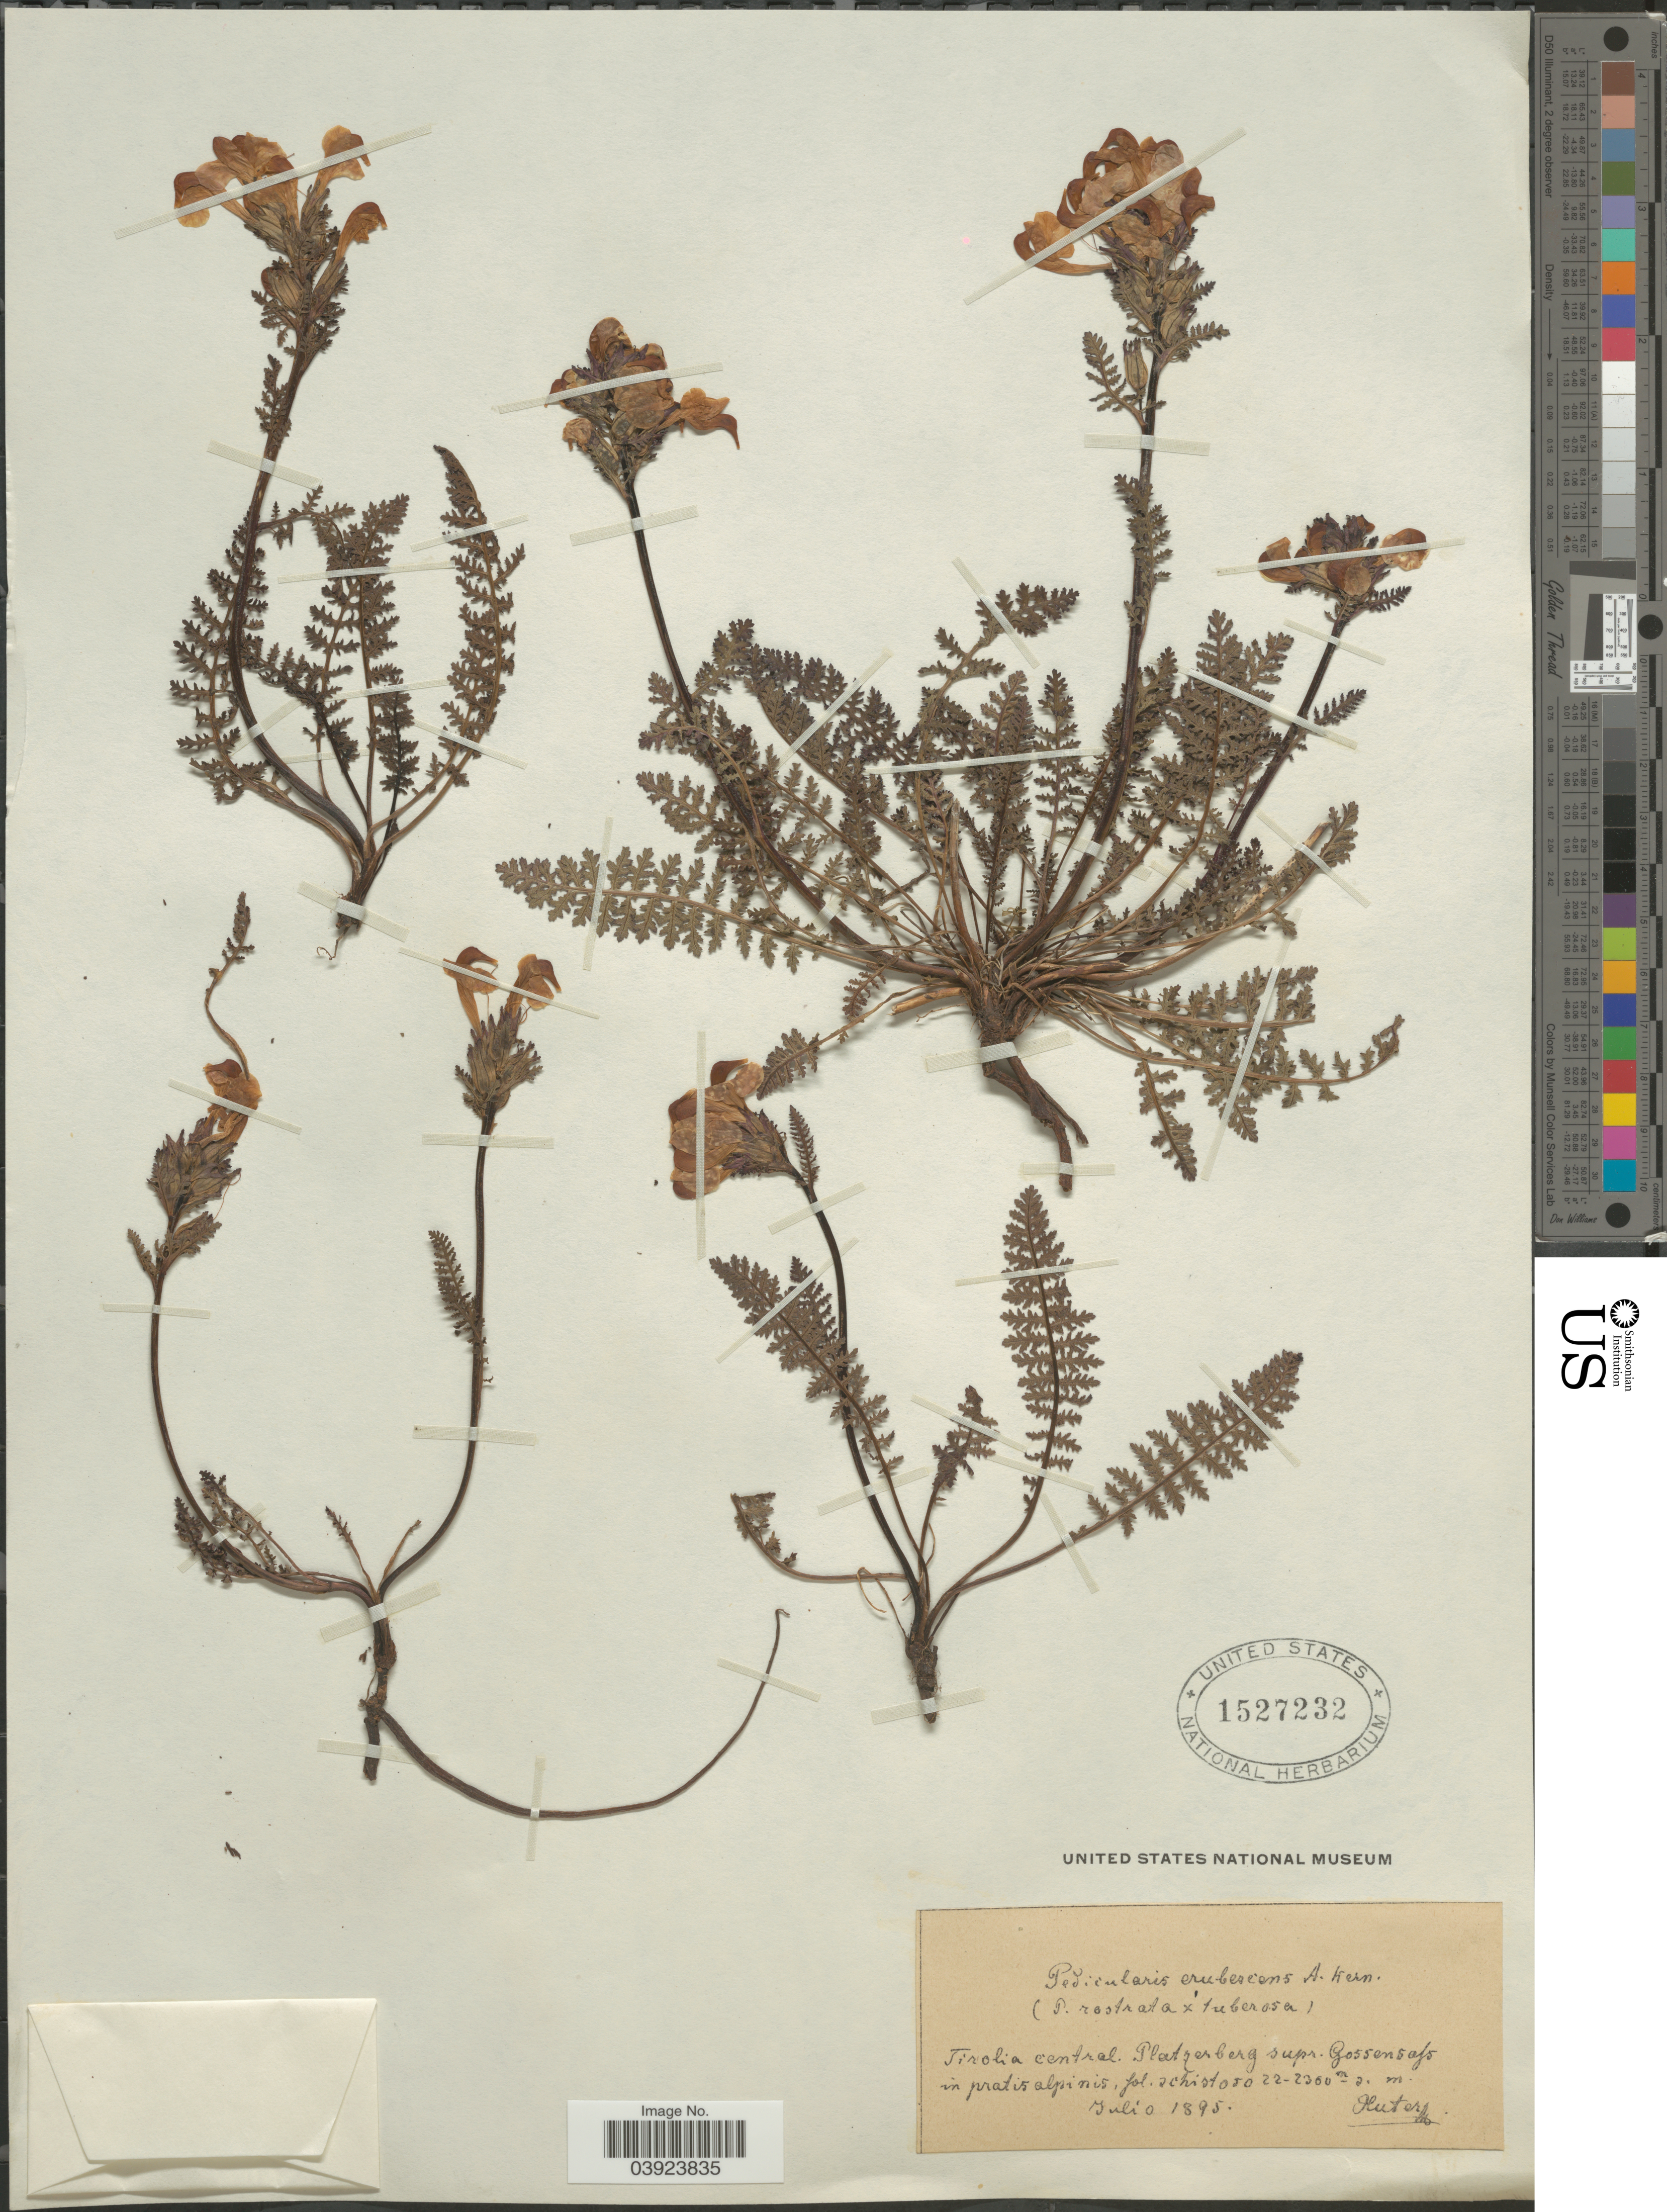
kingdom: Plantae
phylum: Tracheophyta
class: Magnoliopsida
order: Lamiales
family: Orobanchaceae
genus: Pedicularis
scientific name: Pedicularis erubescens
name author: A. Kern. ex Caruel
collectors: -. Huter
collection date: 1895-07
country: Italy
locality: Tirolia central. Platzerberg supr. Gossensass in pratis alpinis.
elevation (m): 2200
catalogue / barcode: US 1527232